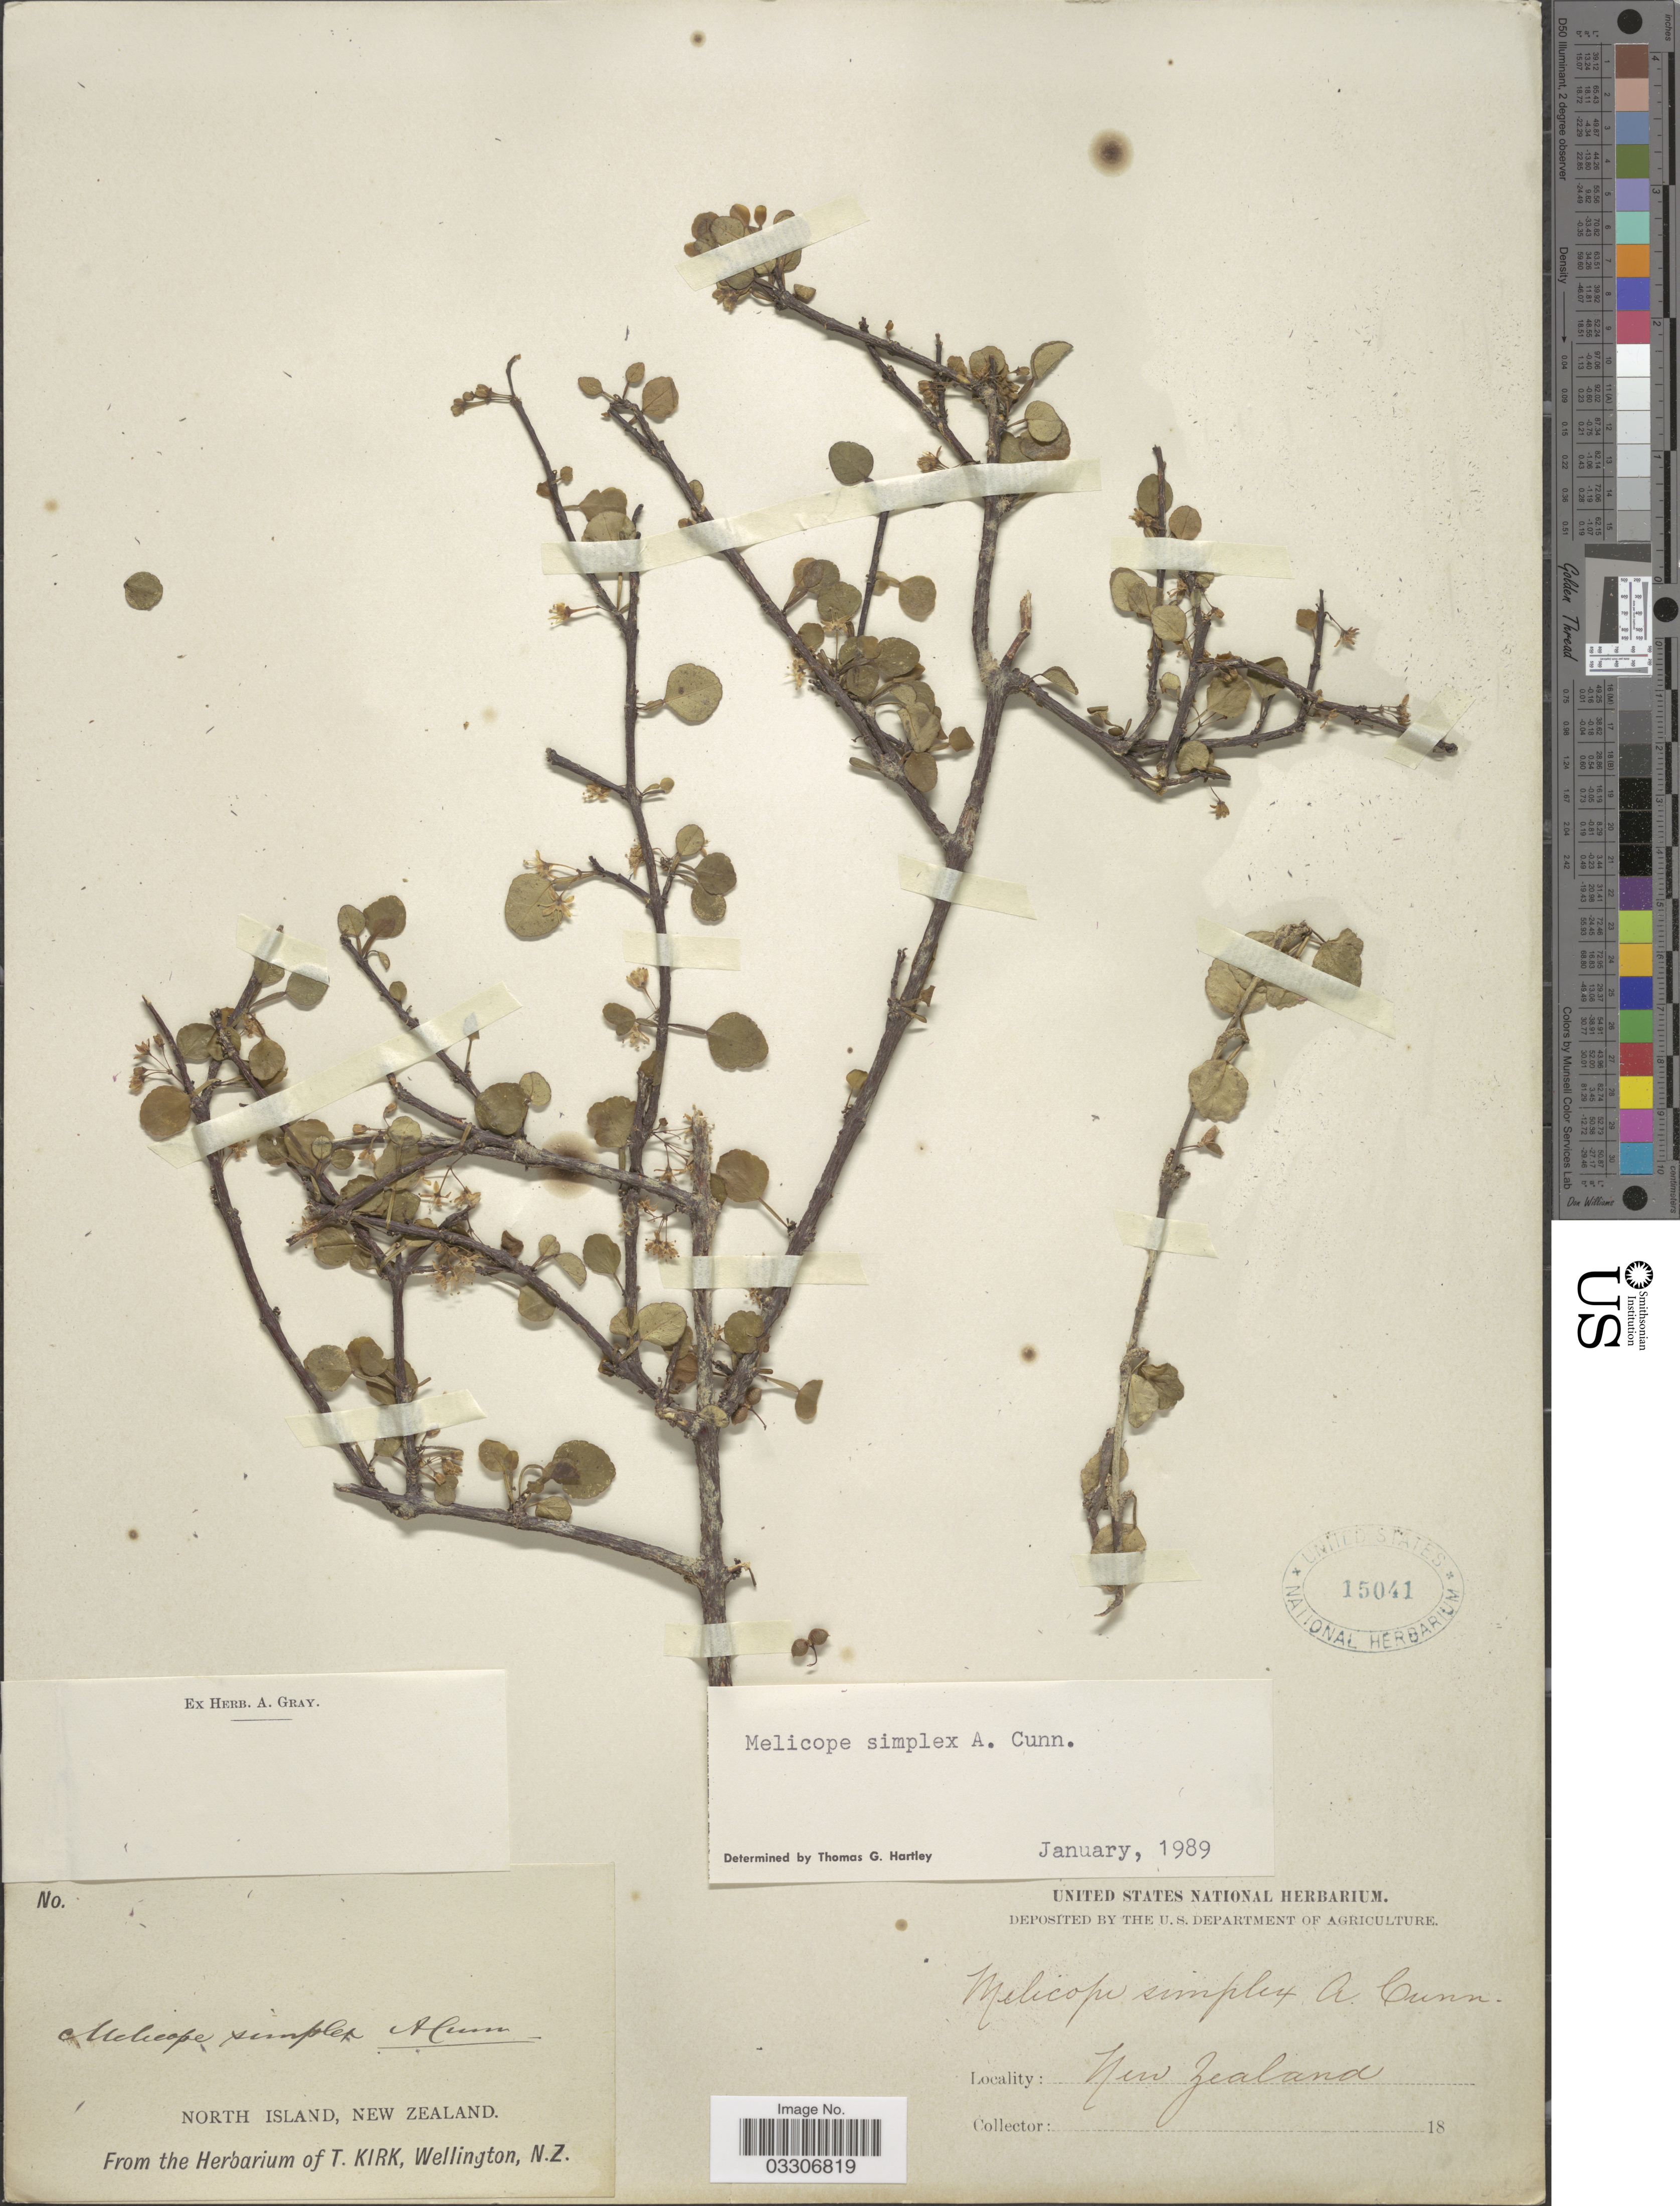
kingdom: Plantae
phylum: Tracheophyta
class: Magnoliopsida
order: Sapindales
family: Rutaceae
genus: Melicope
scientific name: Melicope simplex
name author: A. Cunn.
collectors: ex herb. T. Kirk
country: New Zealand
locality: North Island.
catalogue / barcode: US 15041